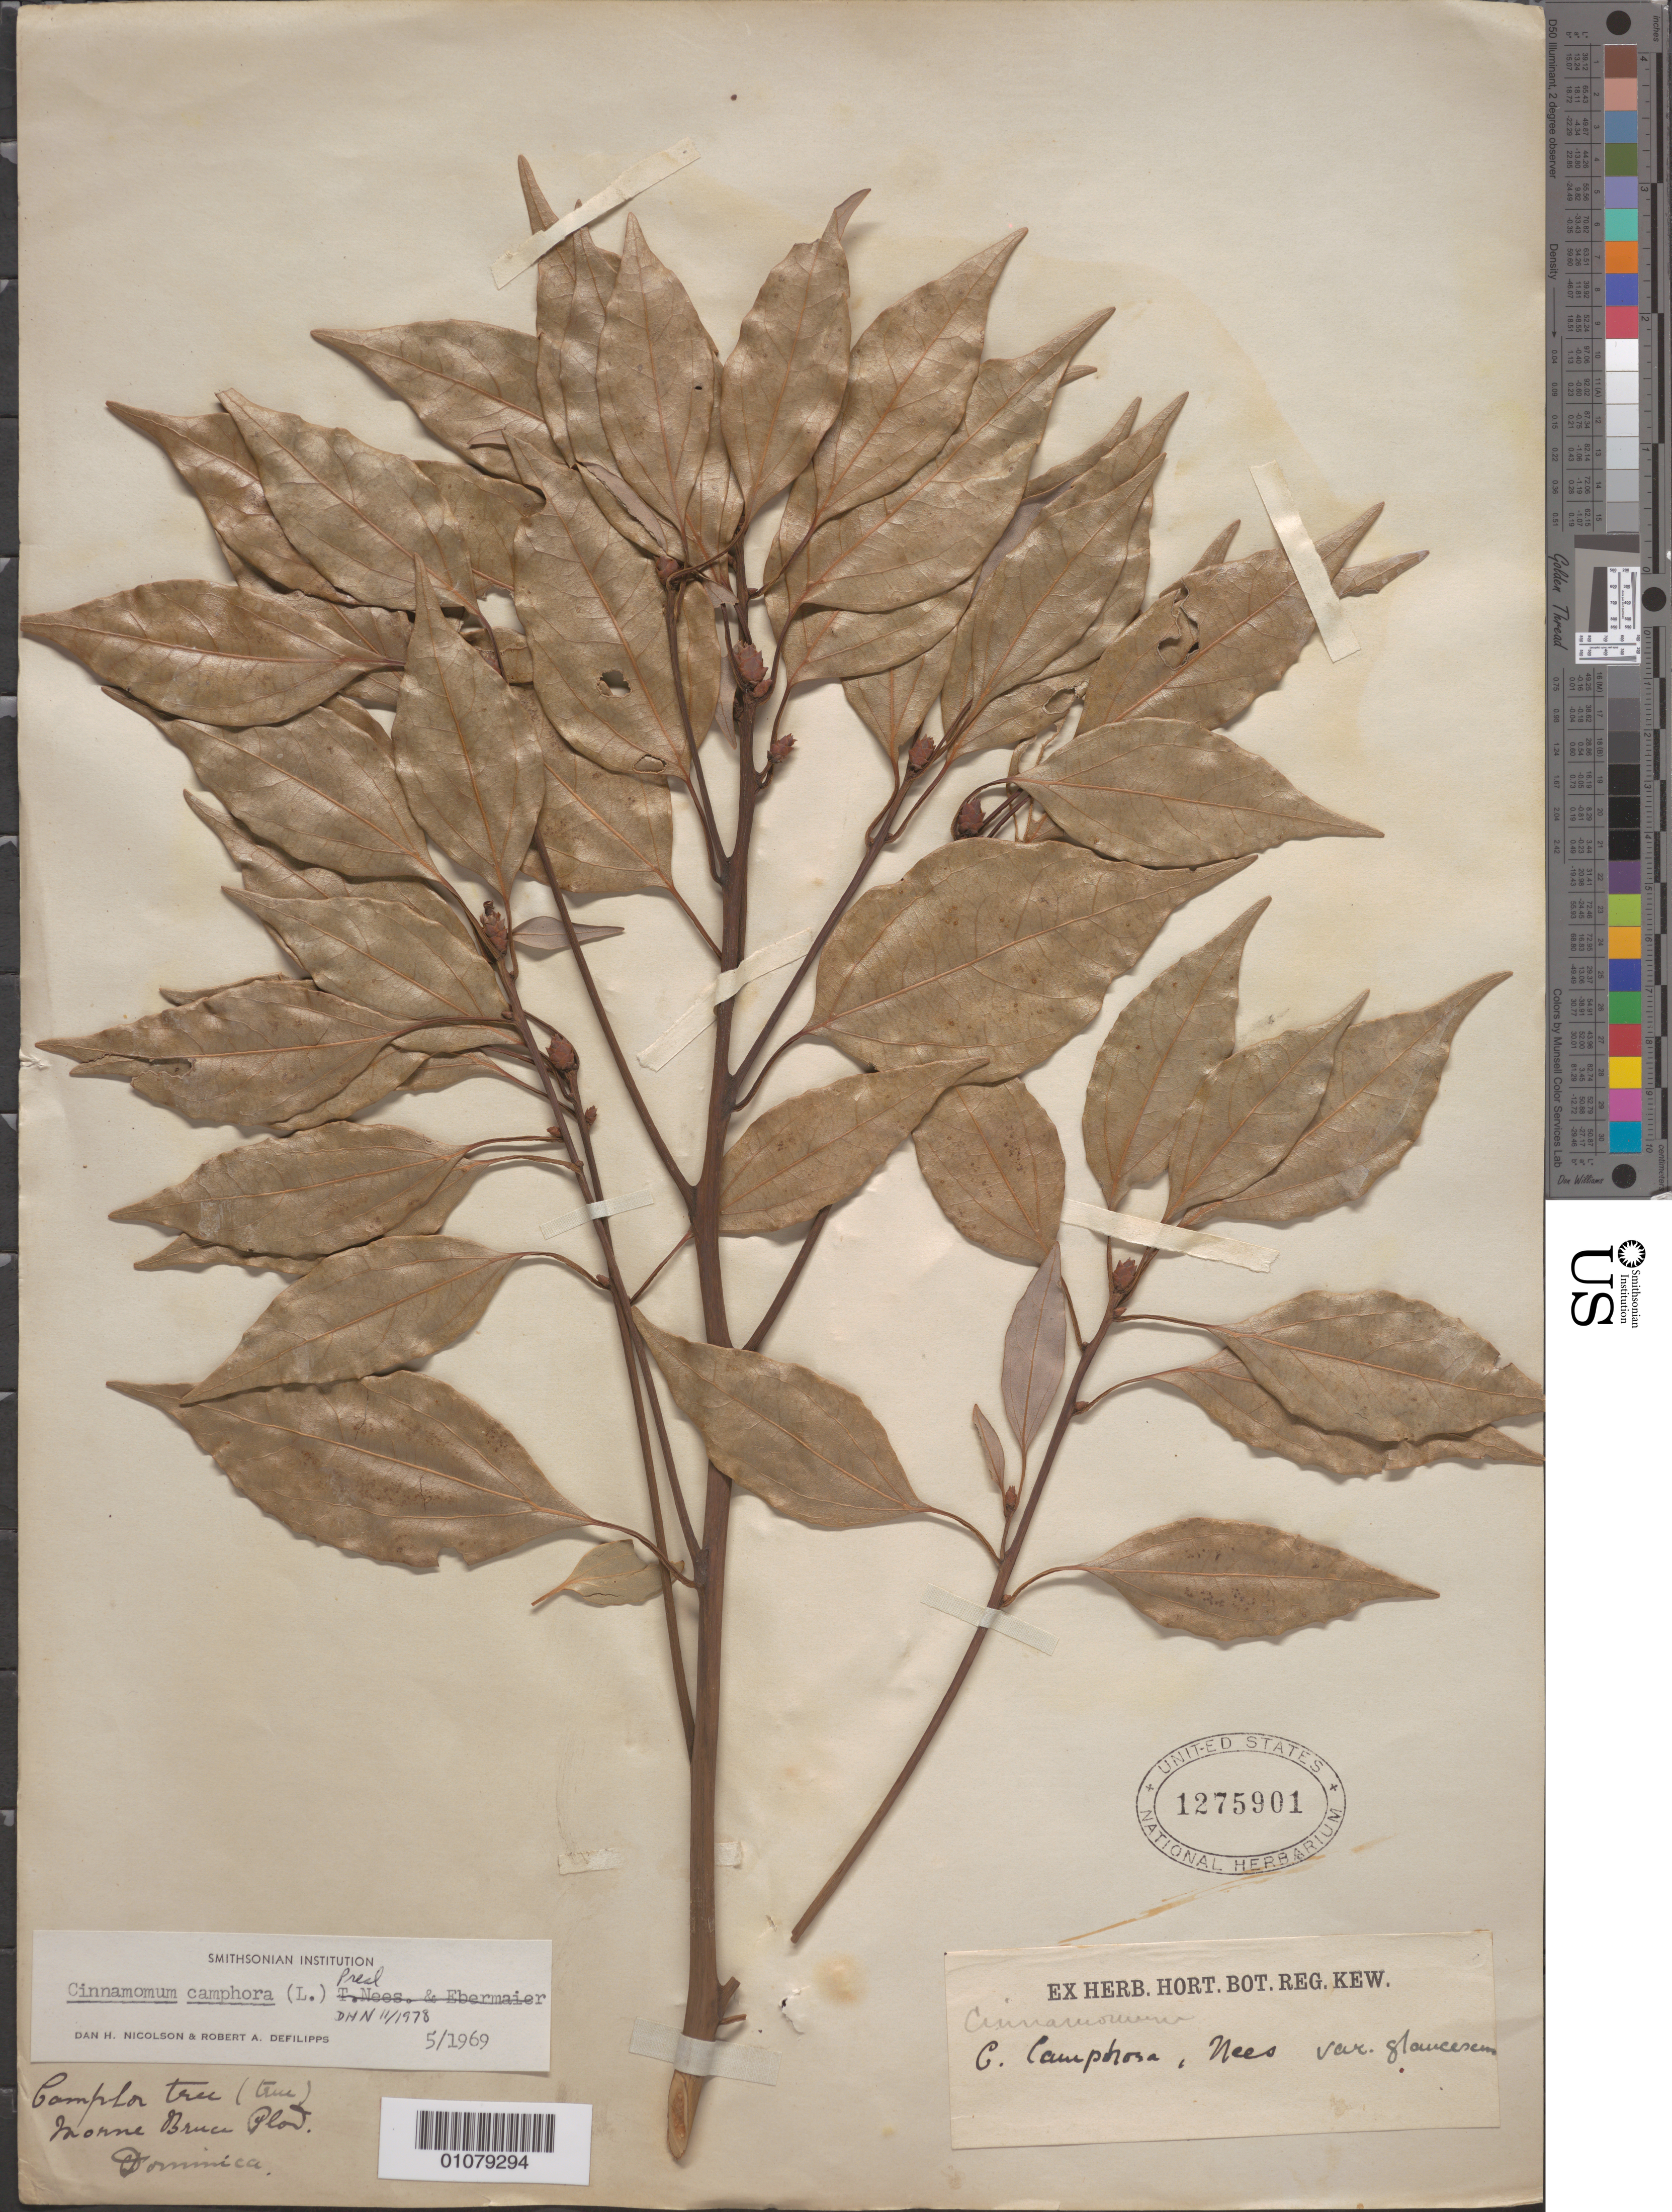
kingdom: Plantae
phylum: Tracheophyta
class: Magnoliopsida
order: Laurales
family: Lauraceae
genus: Cinnamomum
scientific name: Cinnamomum camphora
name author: (L.) J. Presl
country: Dominica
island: Dominica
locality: Morne Bruce plot Dominica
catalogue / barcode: US 1275901